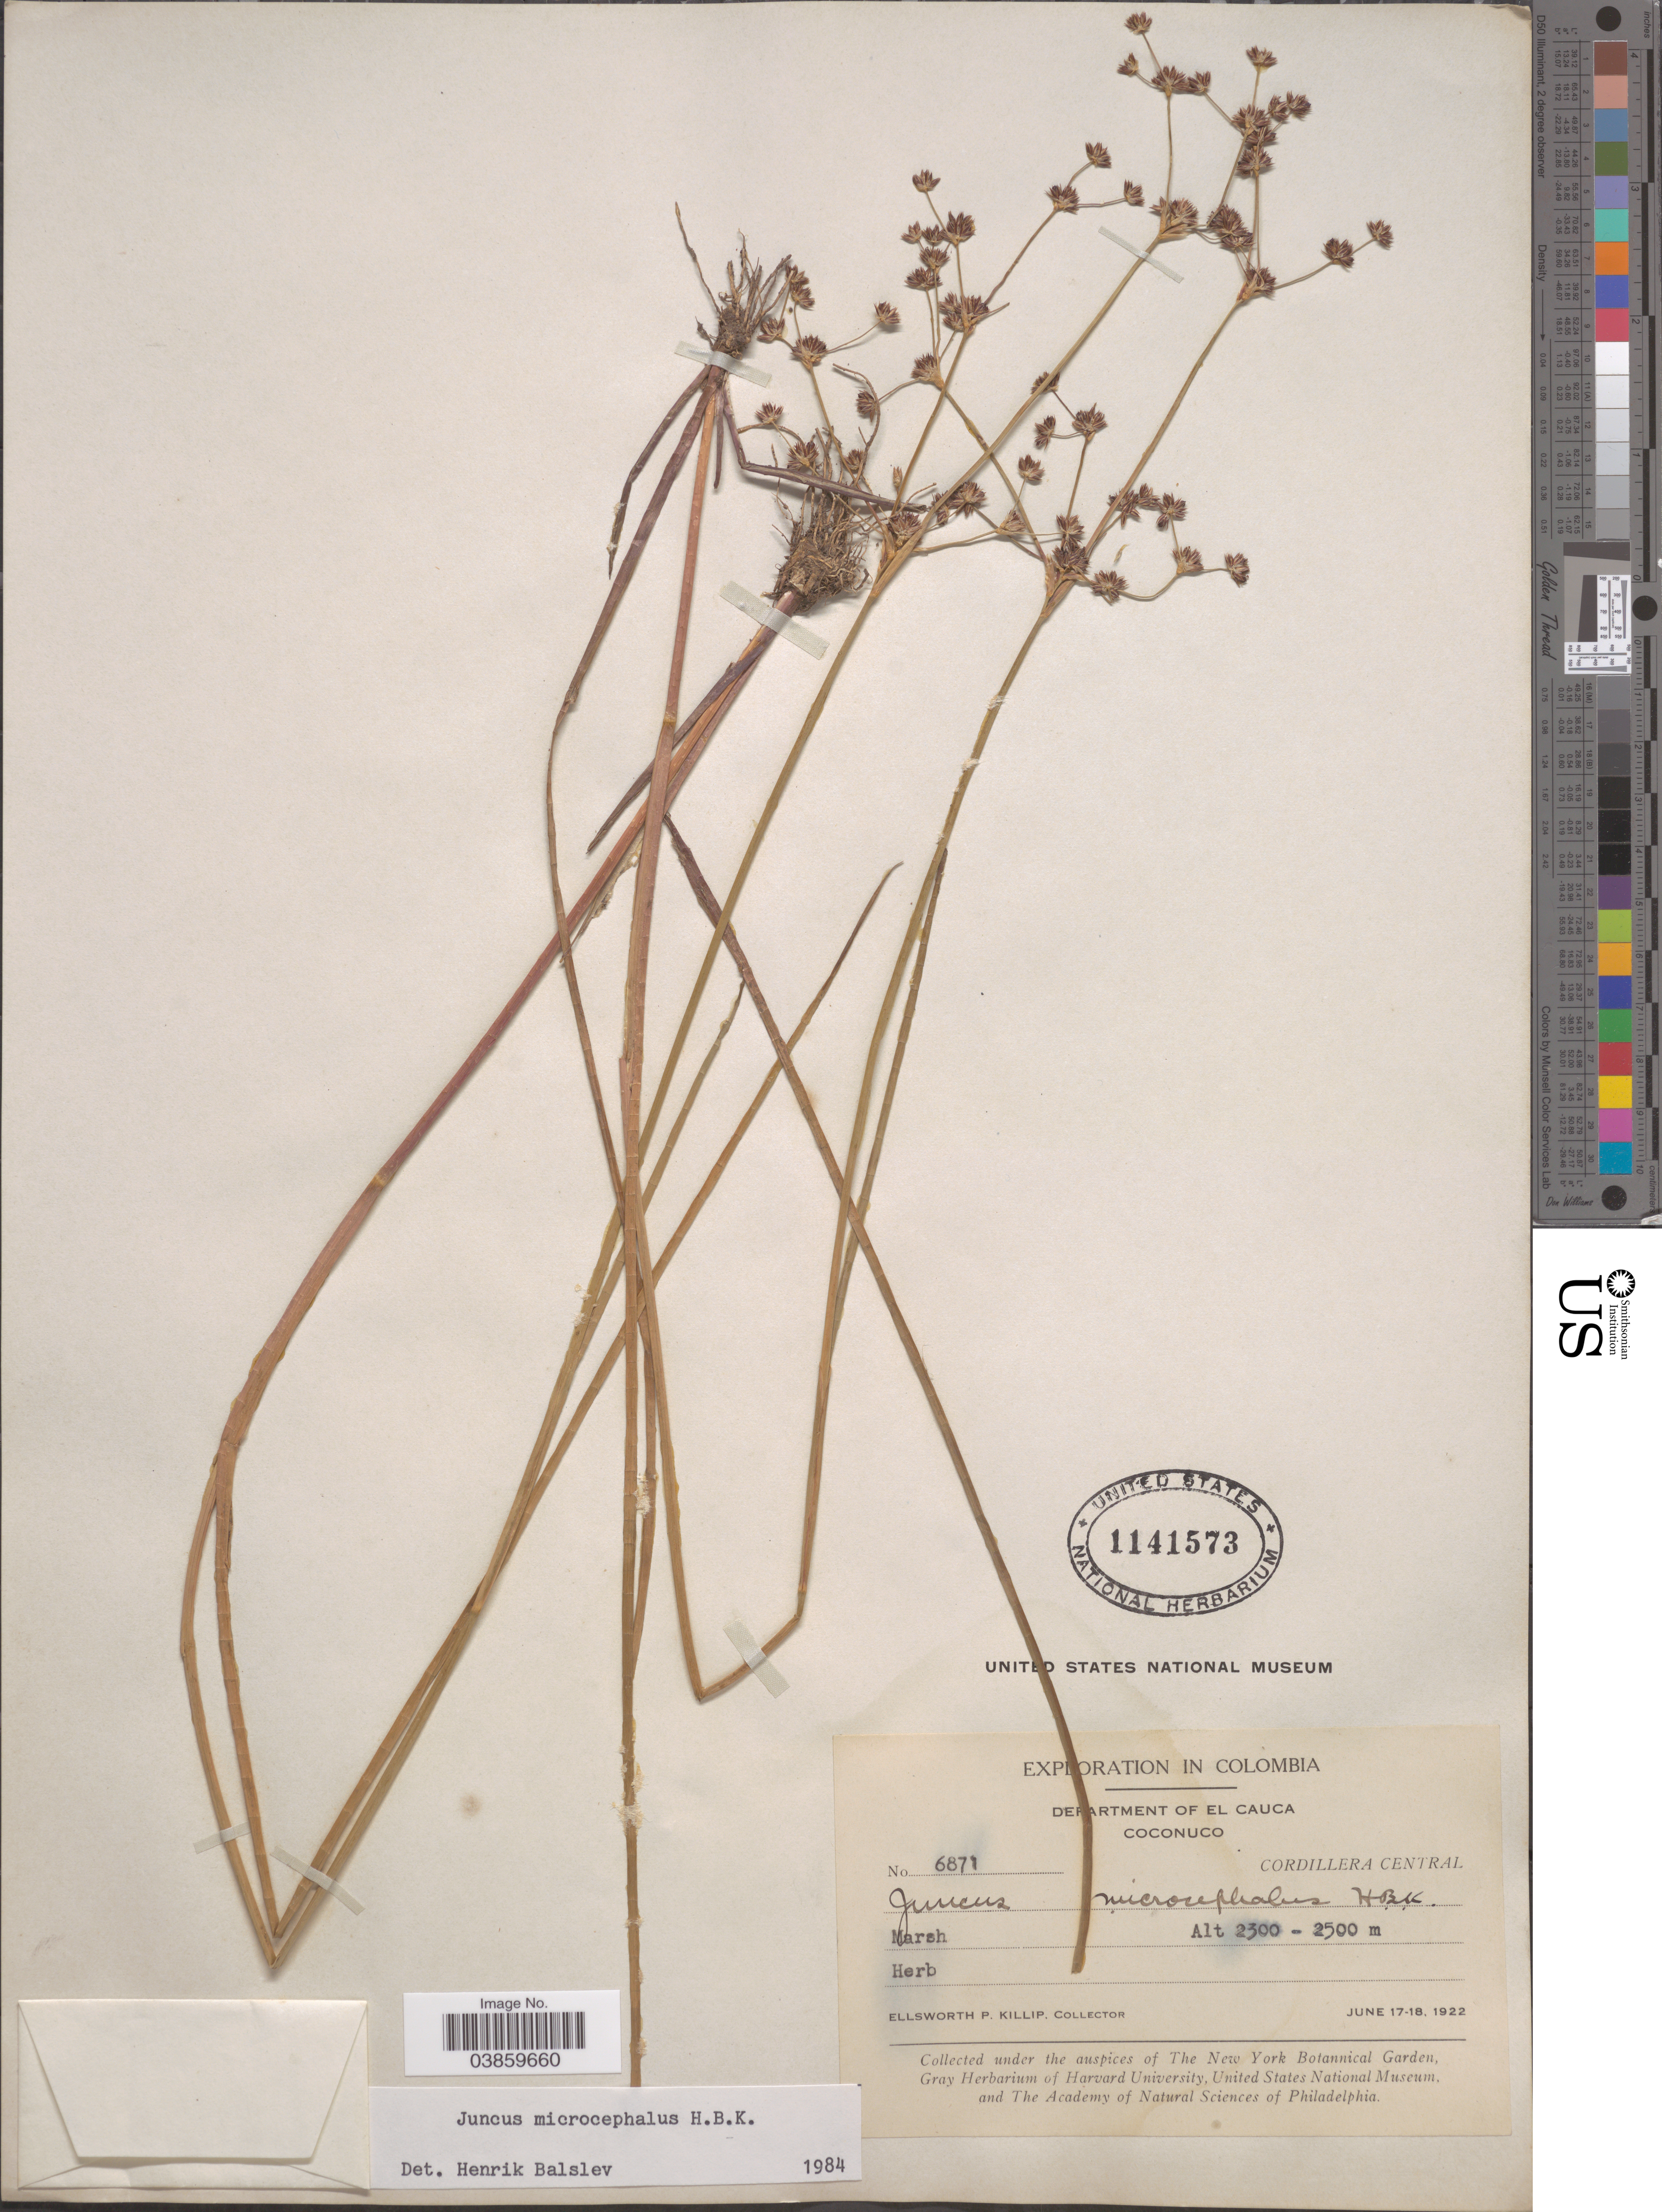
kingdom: Plantae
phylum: Tracheophyta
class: Liliopsida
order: Poales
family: Juncaceae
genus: Juncus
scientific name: Juncus microcephalus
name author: Kunth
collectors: E. P. Killip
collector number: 6871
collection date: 1922-06-17/1922-06-18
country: Colombia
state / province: Cauca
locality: Department of El Cauca. Coconuco. Cordillera Central.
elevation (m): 2300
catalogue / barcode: US 1141573